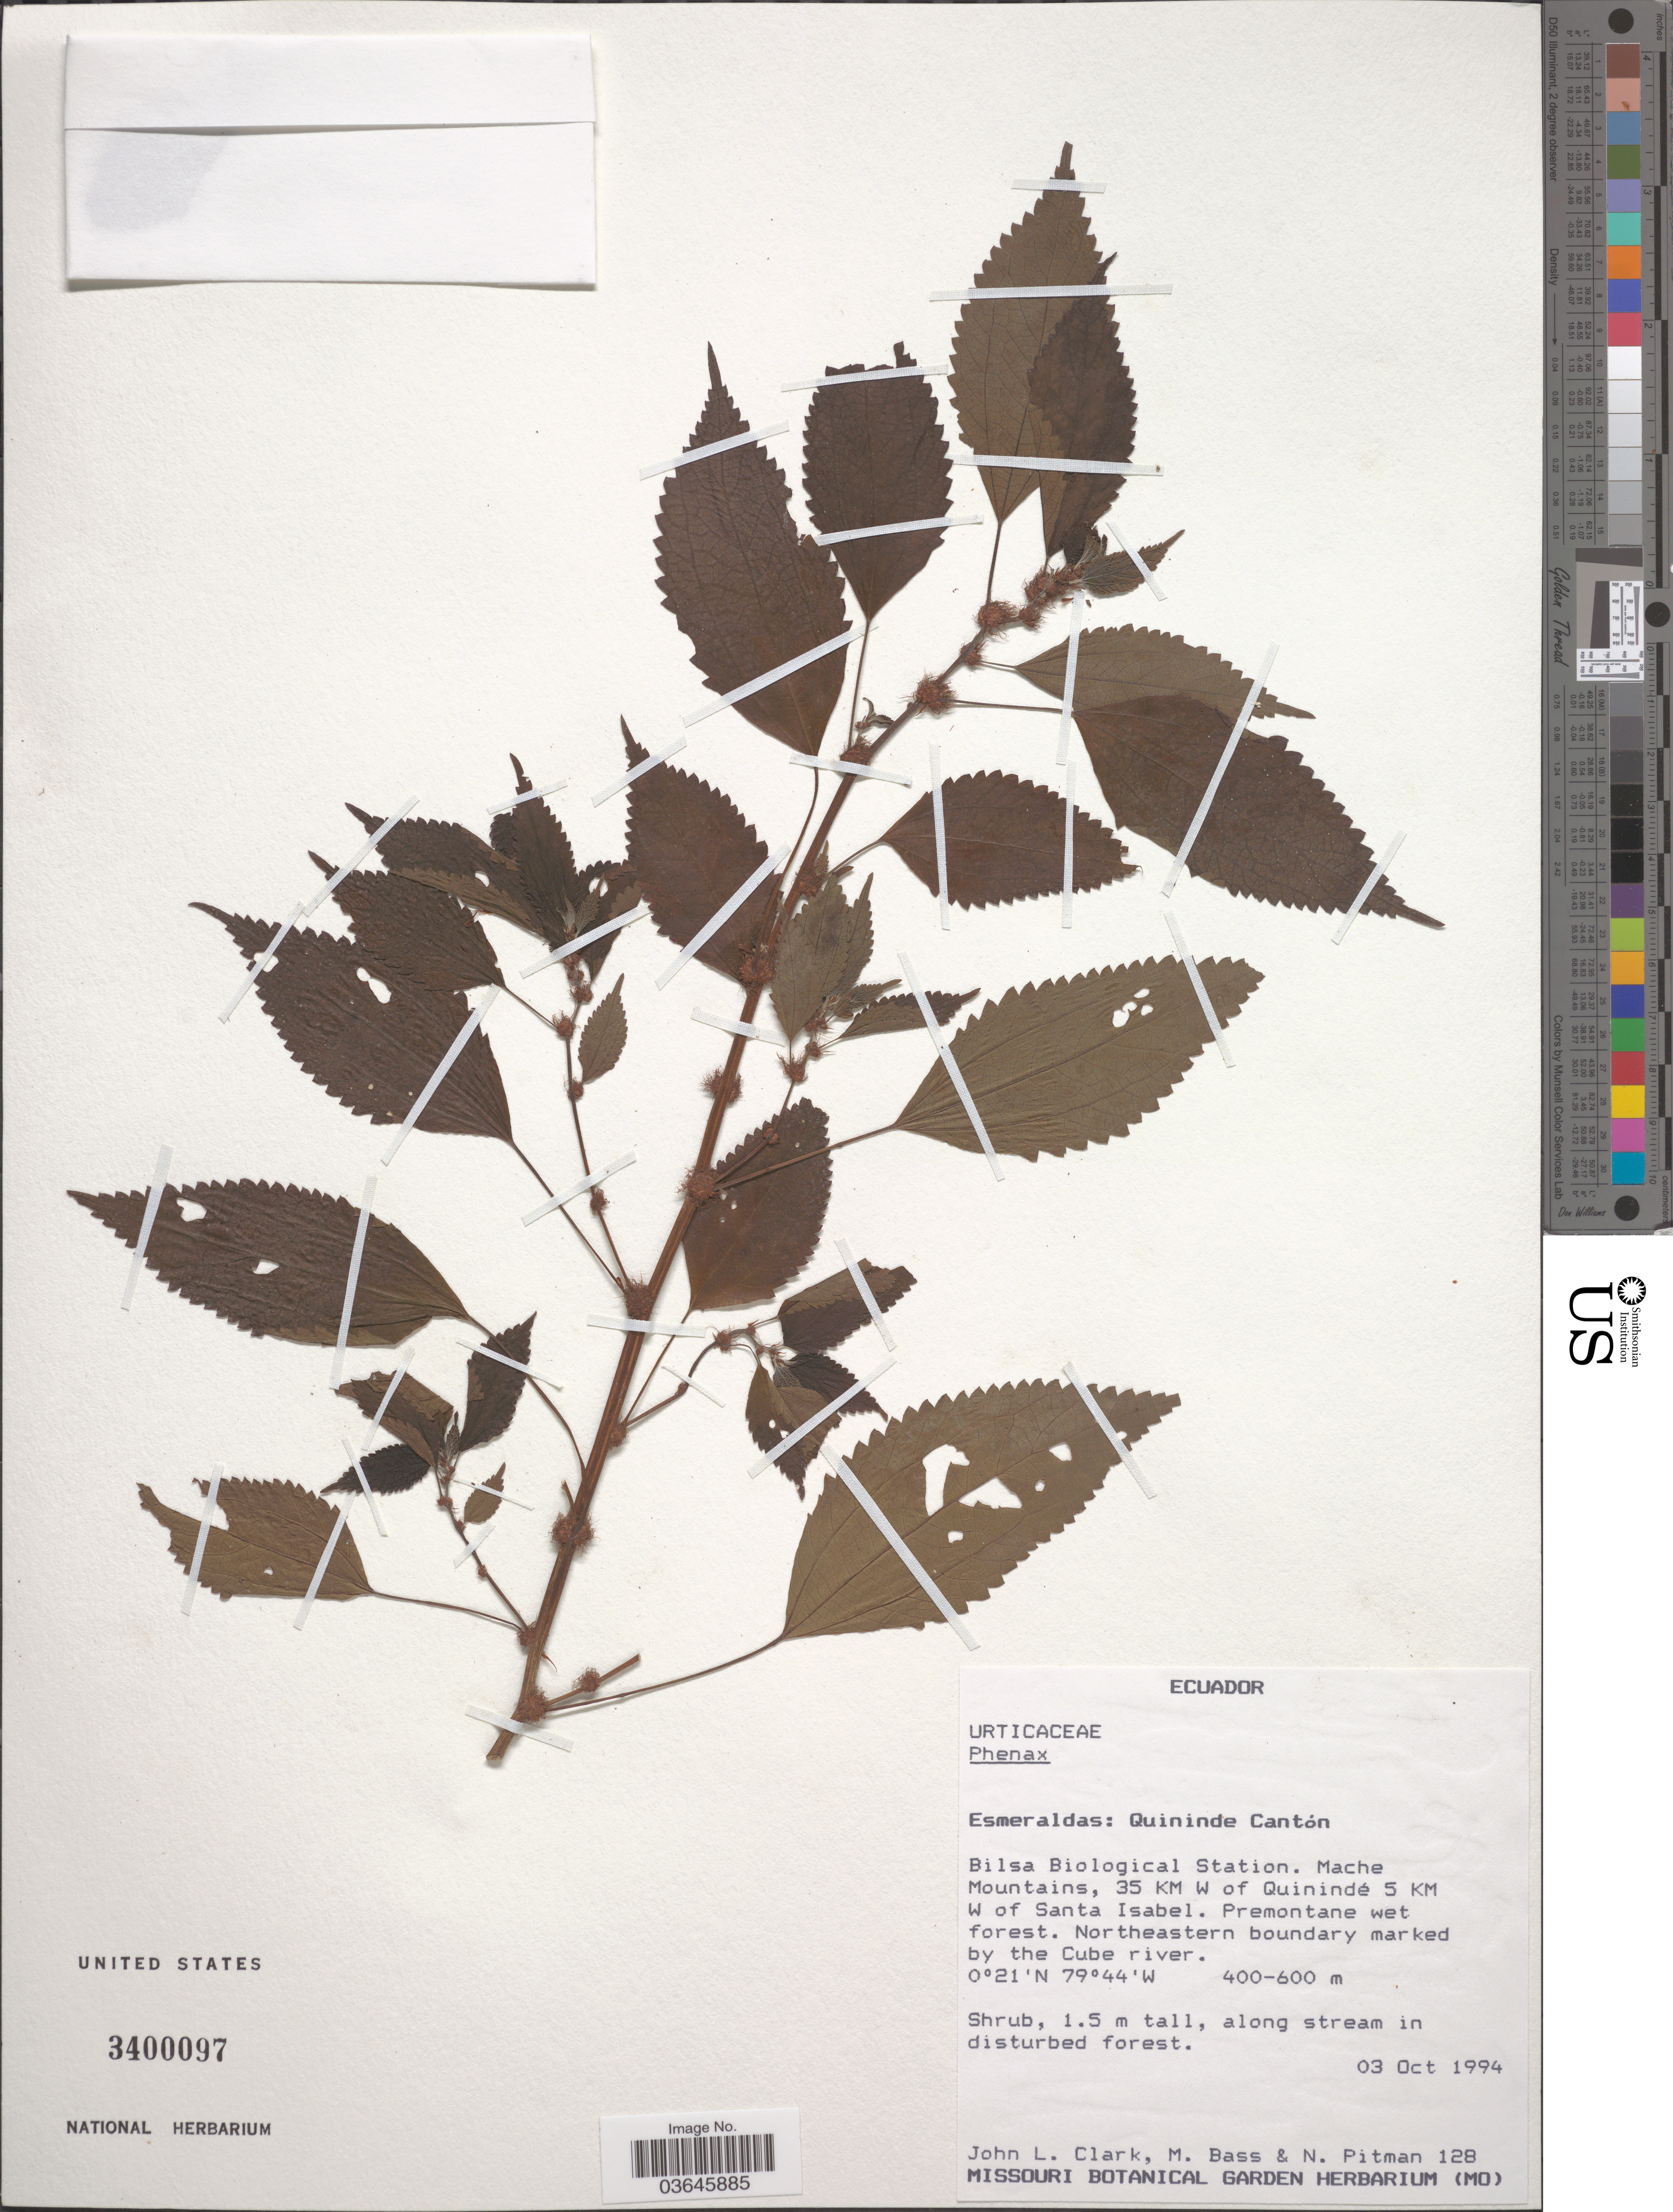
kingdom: Plantae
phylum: Tracheophyta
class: Magnoliopsida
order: Rosales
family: Urticaceae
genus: Phenax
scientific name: Phenax sp.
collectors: J. L. Clark, M. Bass & N. Pitman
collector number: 128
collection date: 1994-10-03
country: Ecuador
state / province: Esmeraldas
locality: Quininde Cantón. Bilsa Biological Station. Mache Mountains, 35 KM W of Quinindé 5 KM W of Santa Isabel. Premontane wet forest. Northeastern boundary marked by the Cube river.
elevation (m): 400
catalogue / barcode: US 3400097